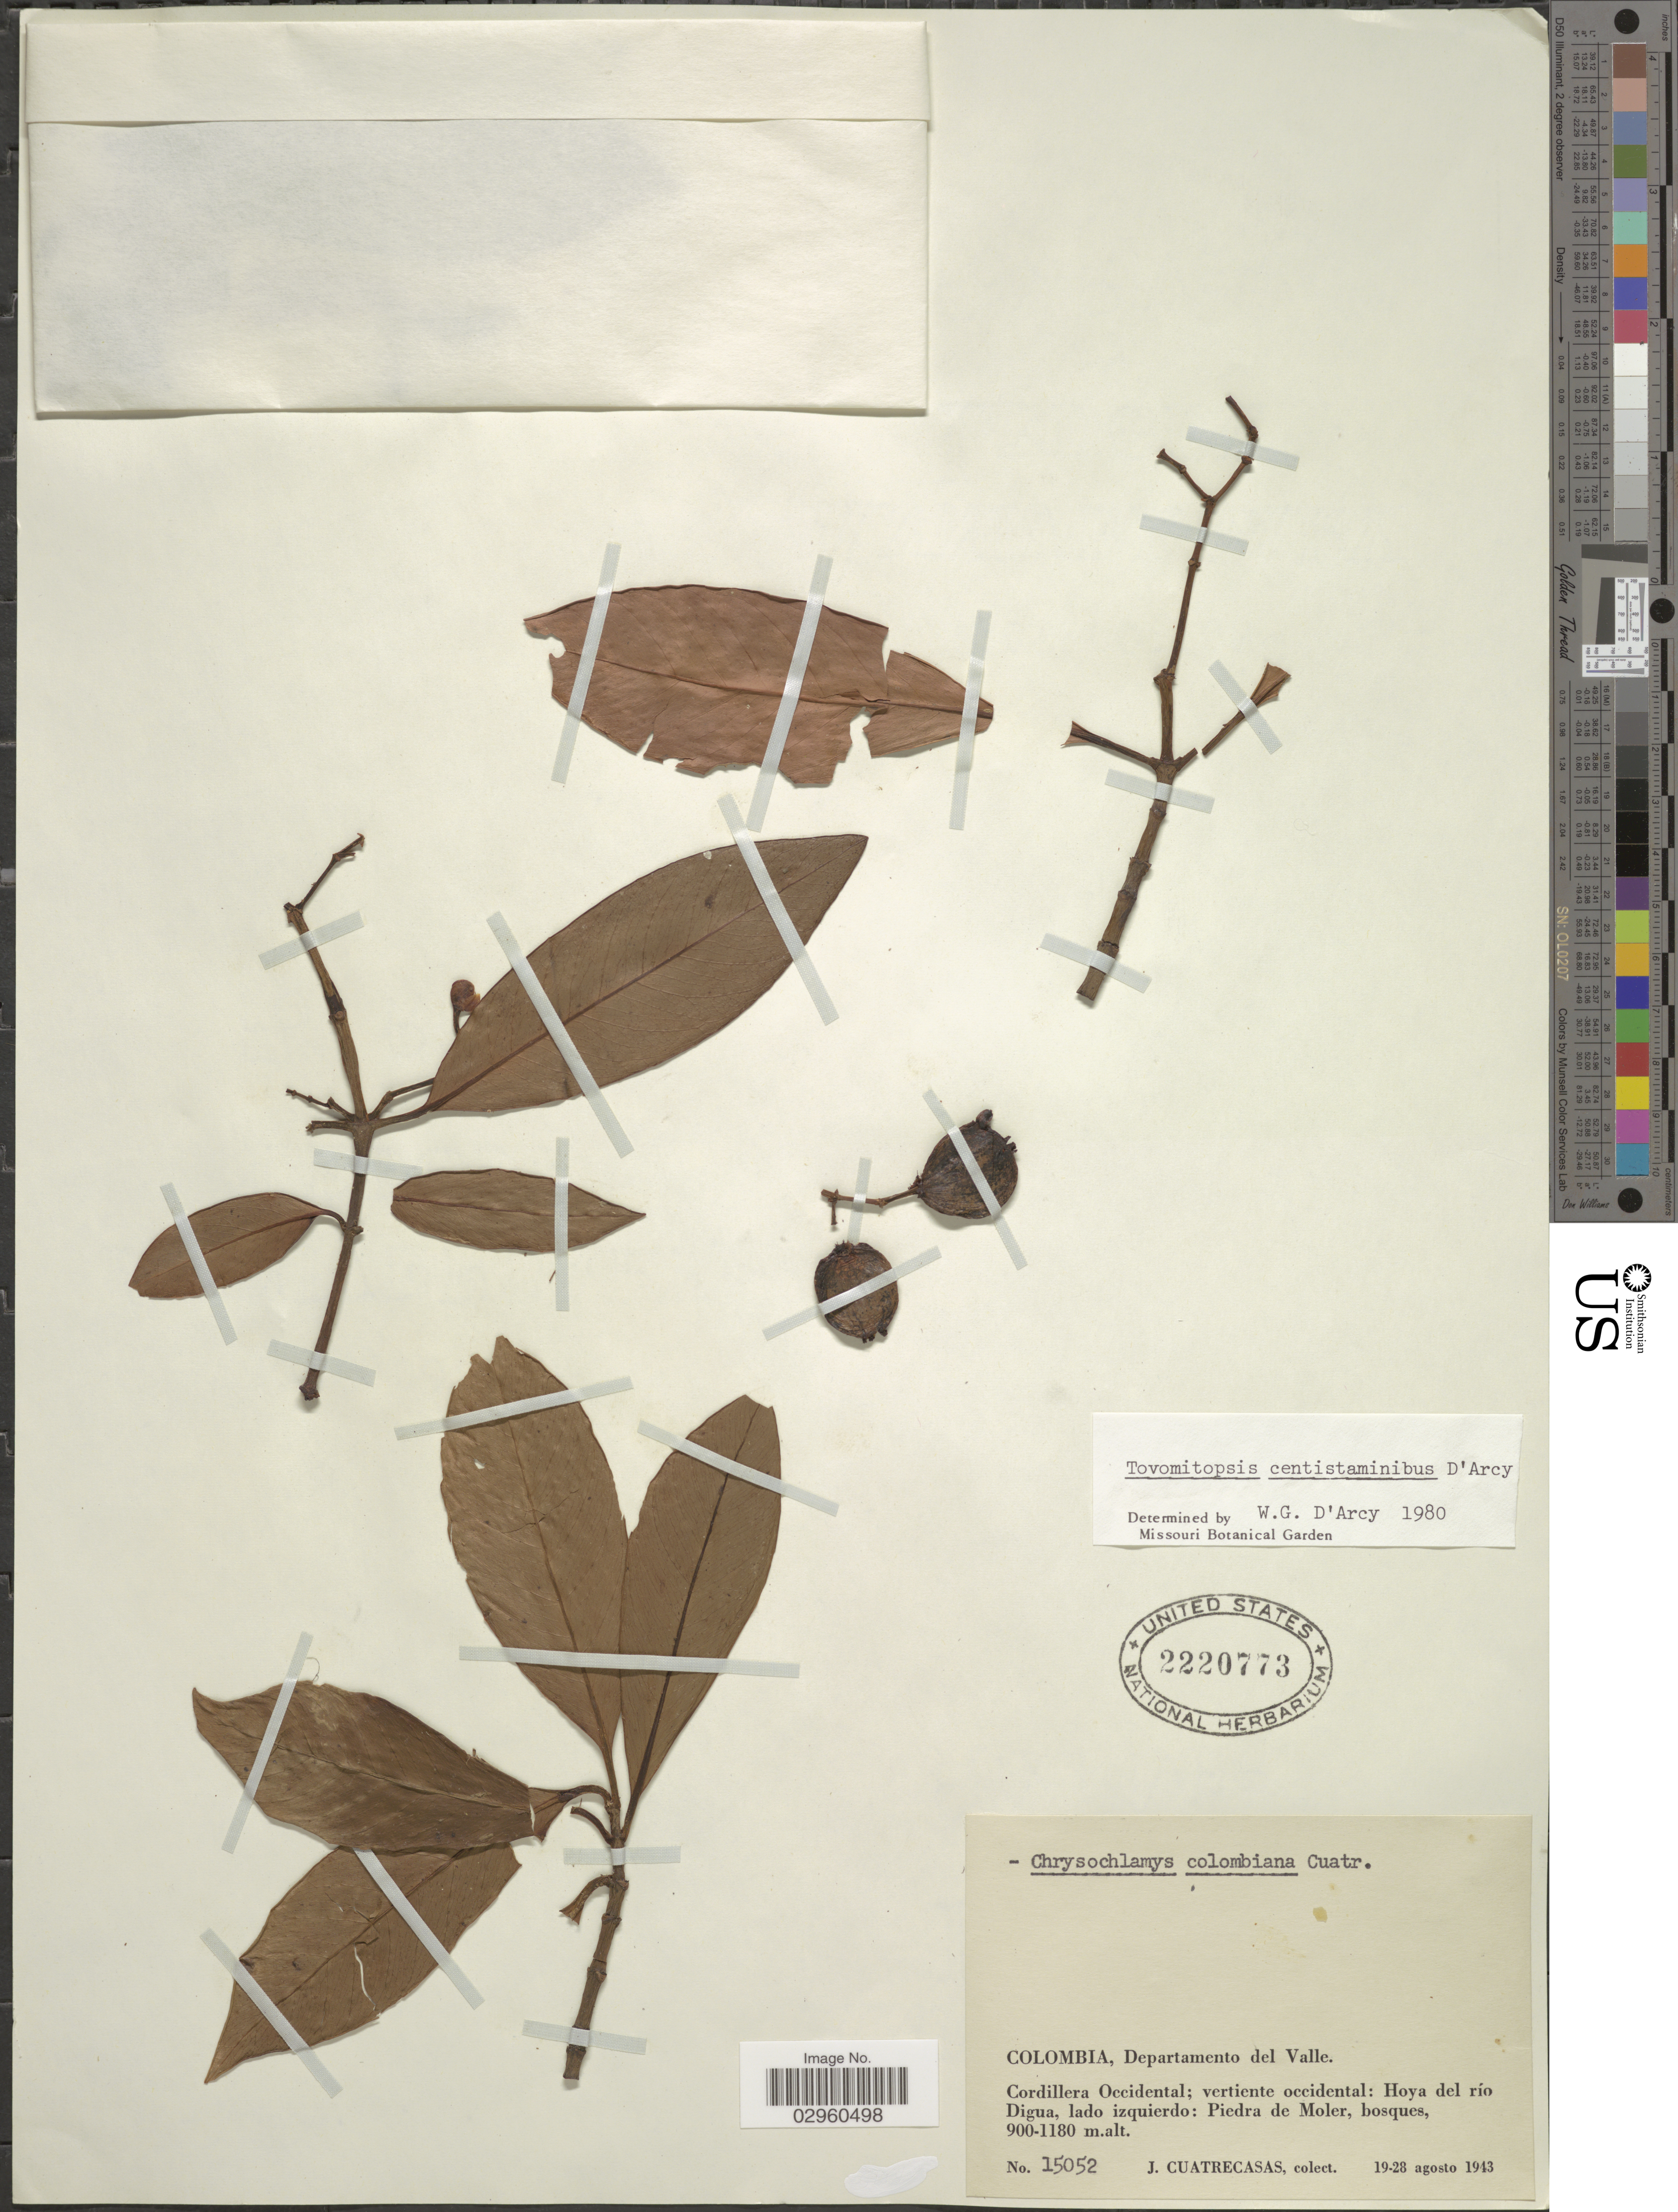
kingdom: Plantae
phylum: Tracheophyta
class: Magnoliopsida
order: Malpighiales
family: Clusiaceae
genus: Tovomitopsis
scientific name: Tovomitopsis centistaminibus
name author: D'Arcy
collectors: J. Cuatrecasas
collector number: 15052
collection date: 1943-08-19/1943-08-28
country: Colombia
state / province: Valle del Cauca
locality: Departamento del Valle. Cordillera Occidental; vertiente occidental: Hoya del río Digua, lado izquierdo: Piedra de Moler.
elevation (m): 900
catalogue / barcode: US 2220773